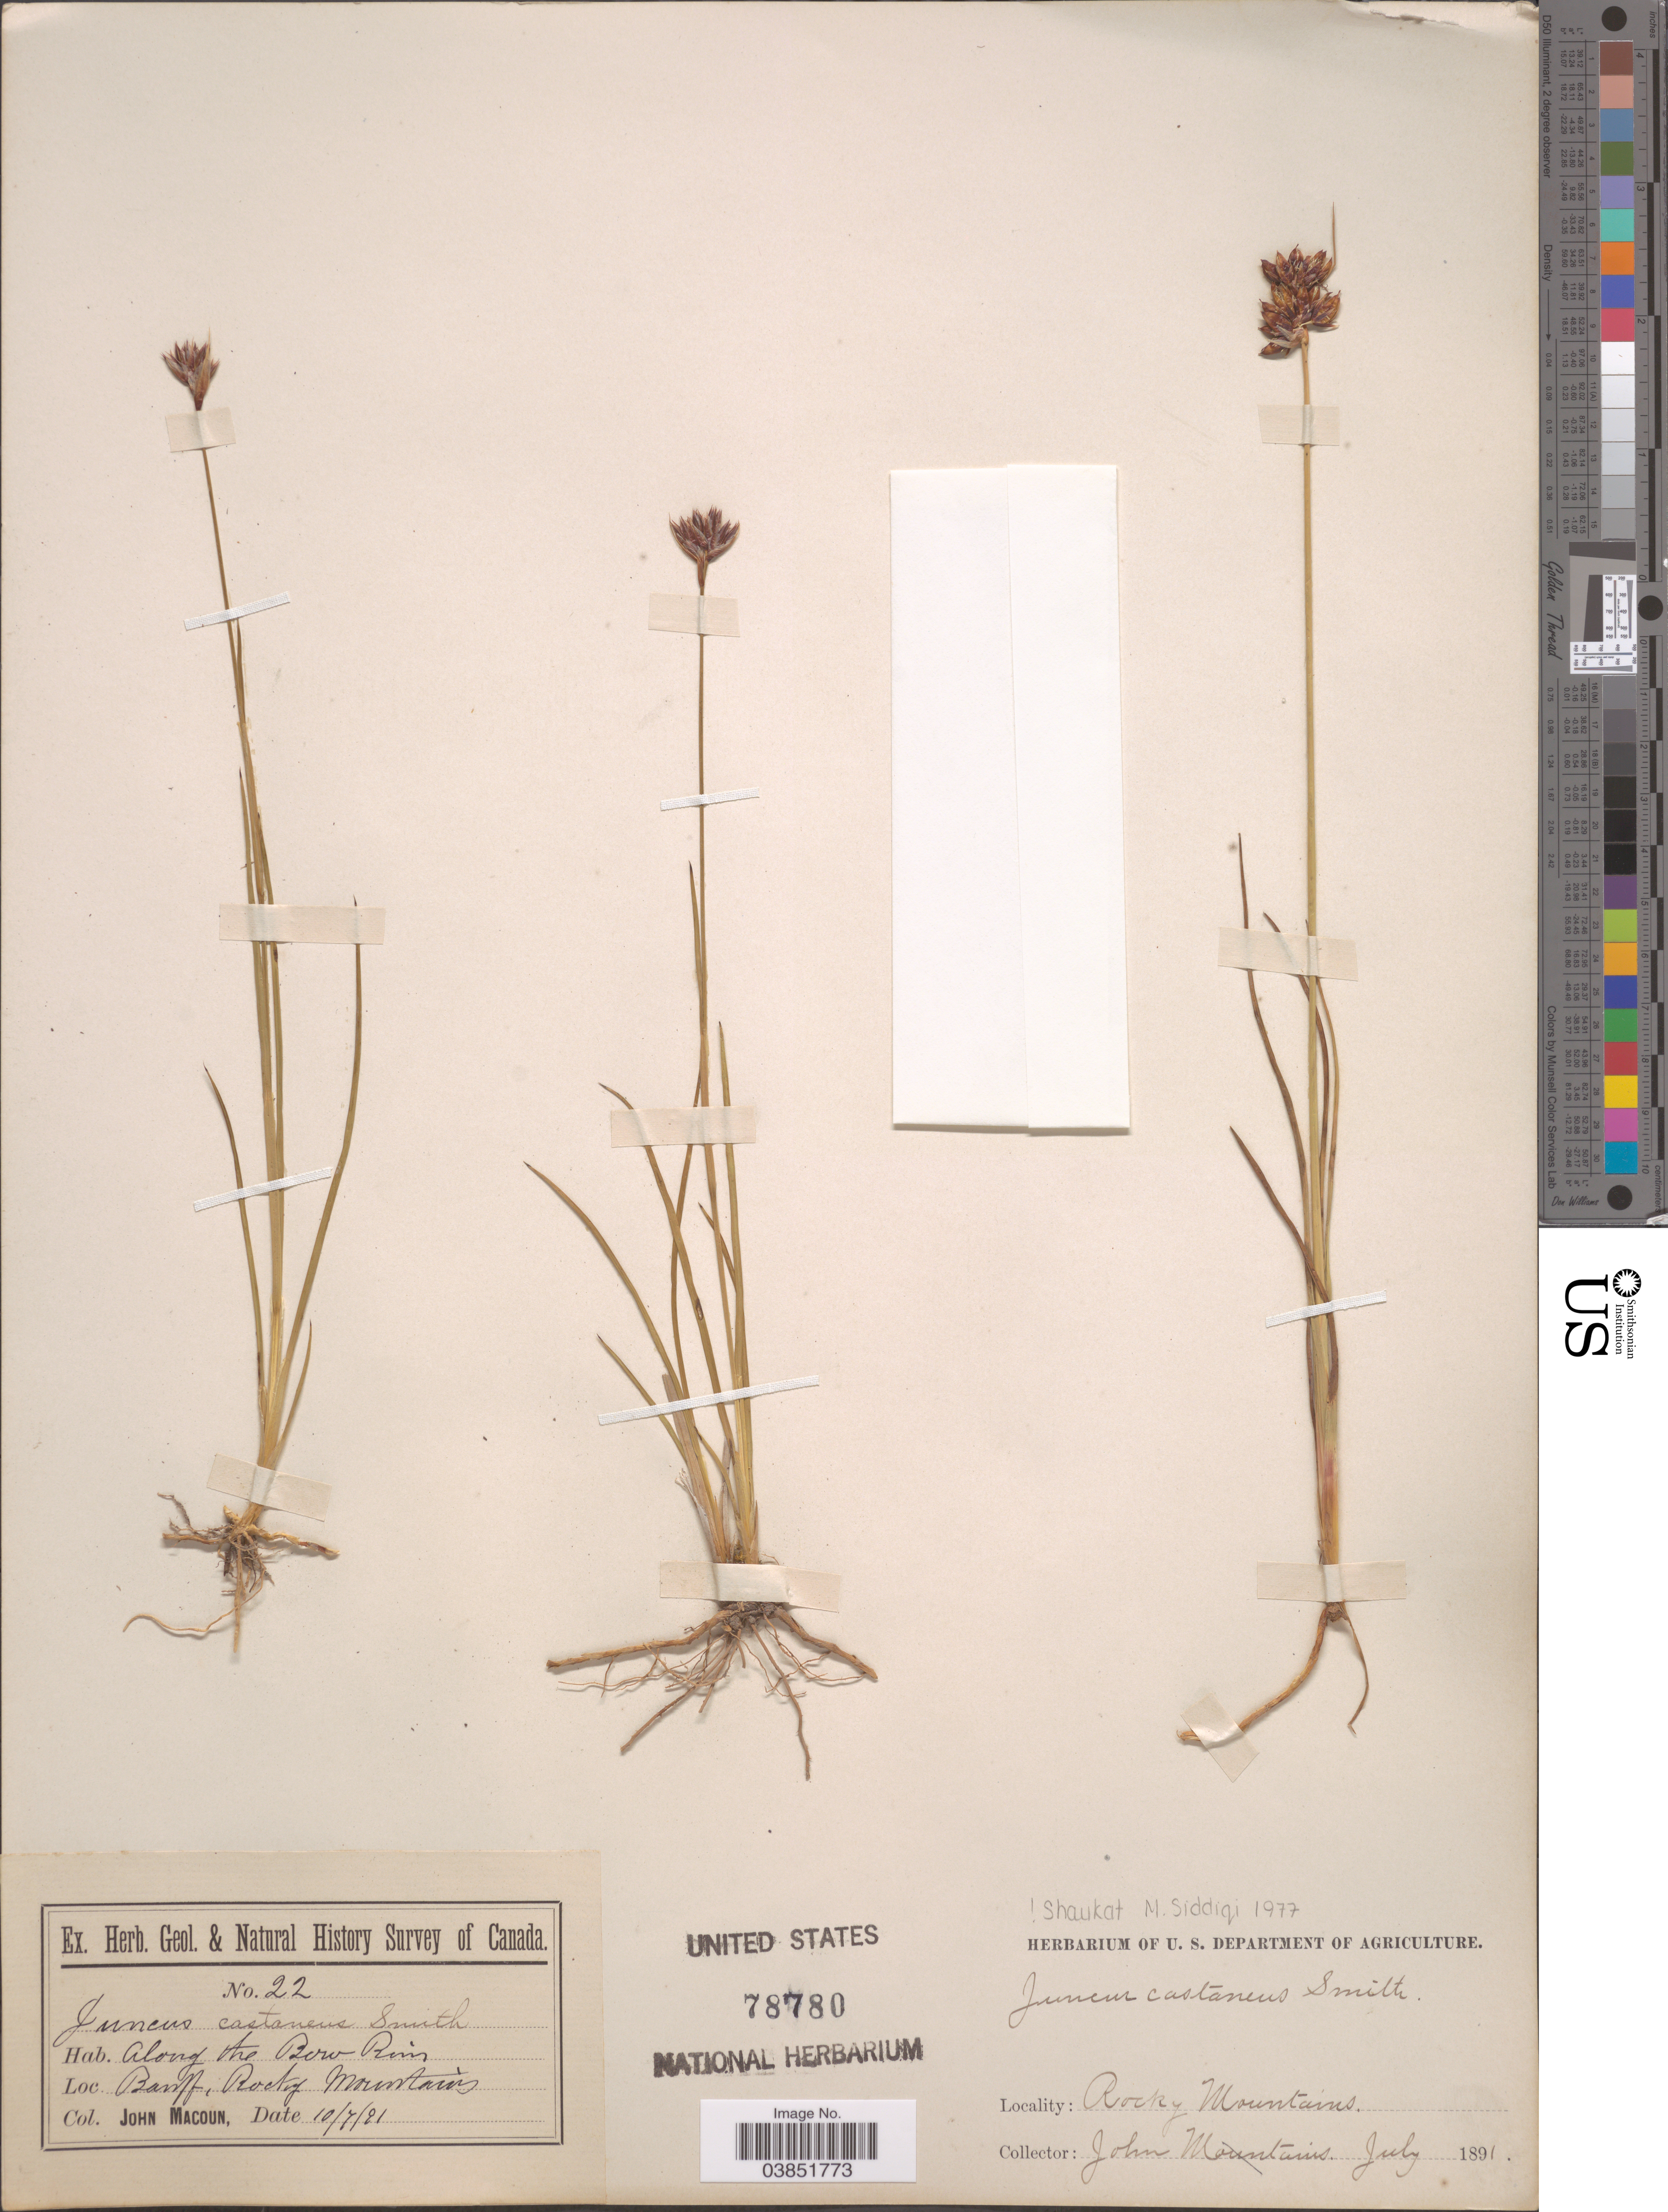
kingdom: Plantae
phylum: Tracheophyta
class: Liliopsida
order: Poales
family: Juncaceae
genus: Juncus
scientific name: Juncus castaneus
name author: Sm.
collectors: J. Macoun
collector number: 22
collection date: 1891-07-10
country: Canada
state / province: Alberta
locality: Along the Bow River. Banff, Rocky Mountains.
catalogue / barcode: US 78780